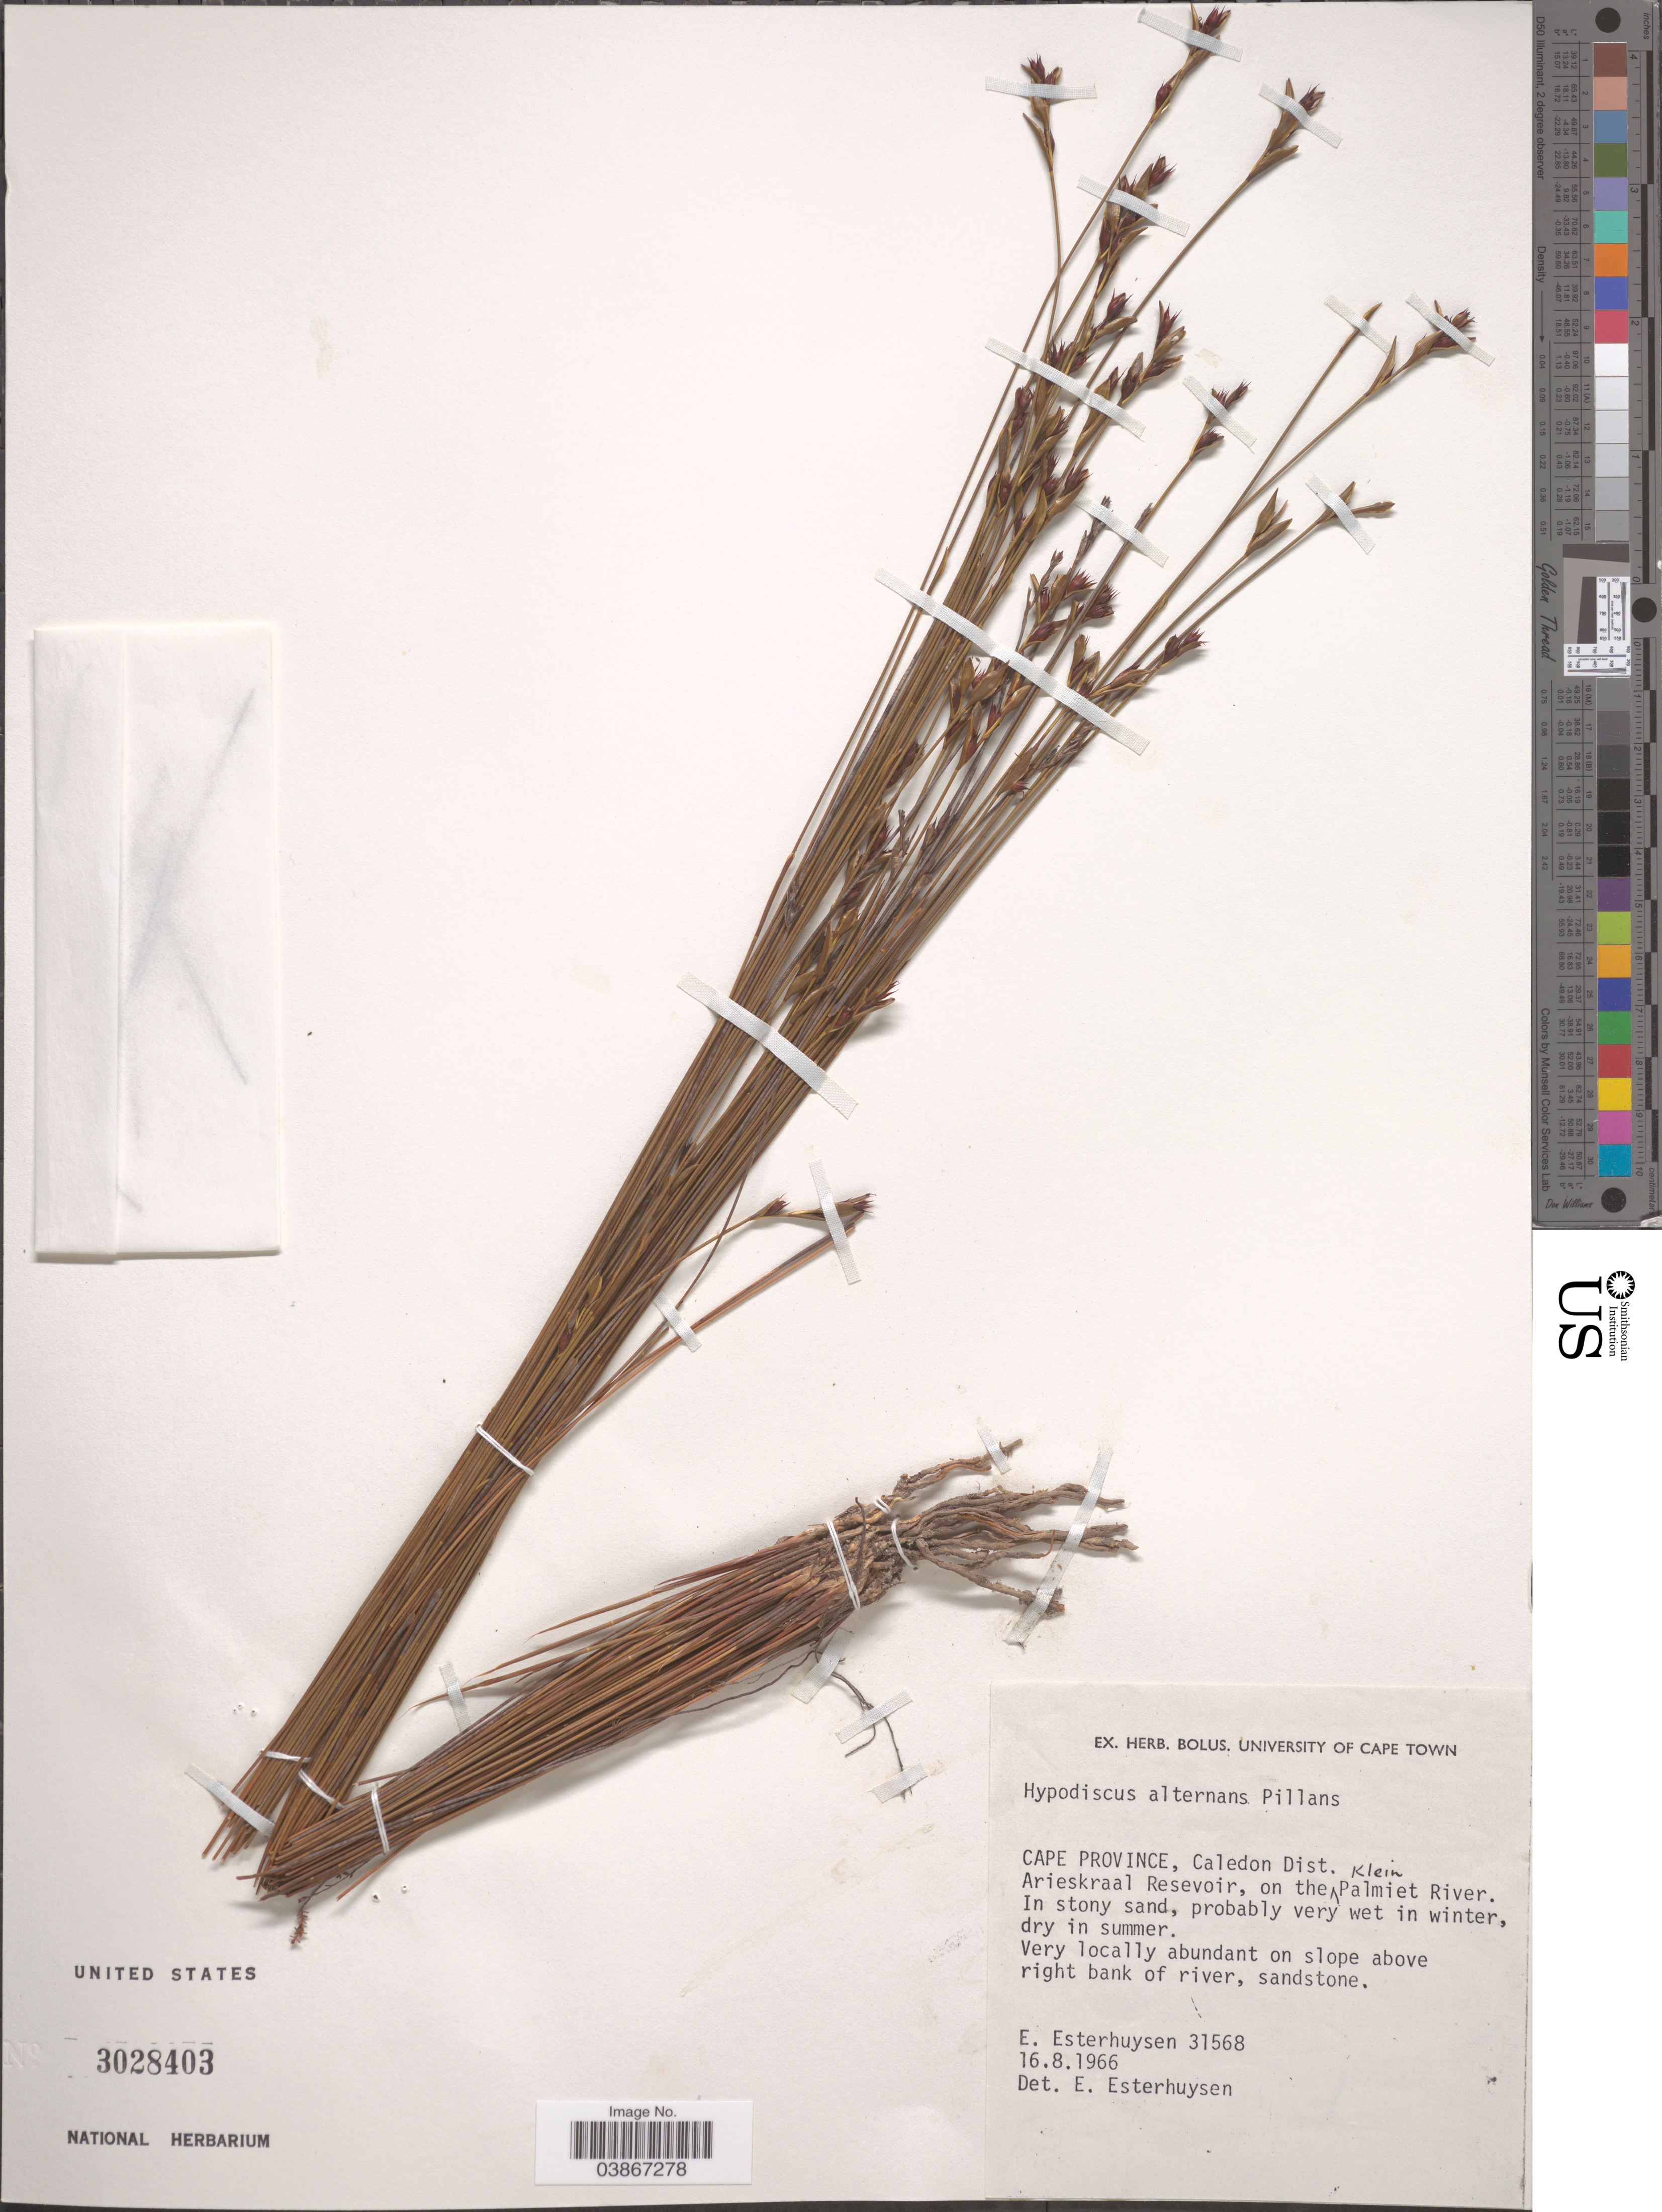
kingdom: Plantae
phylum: Tracheophyta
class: Liliopsida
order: Poales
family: Restionaceae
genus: Hypodiscus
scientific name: Hypodiscus alternans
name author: Pillans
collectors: E. E. Esterhuysen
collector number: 31568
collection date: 1966-08-16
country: South Africa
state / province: Western Cape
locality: Caledon Dist. Arieskraal Reservoir, on the Klein Palmiet River.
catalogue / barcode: US 3028403